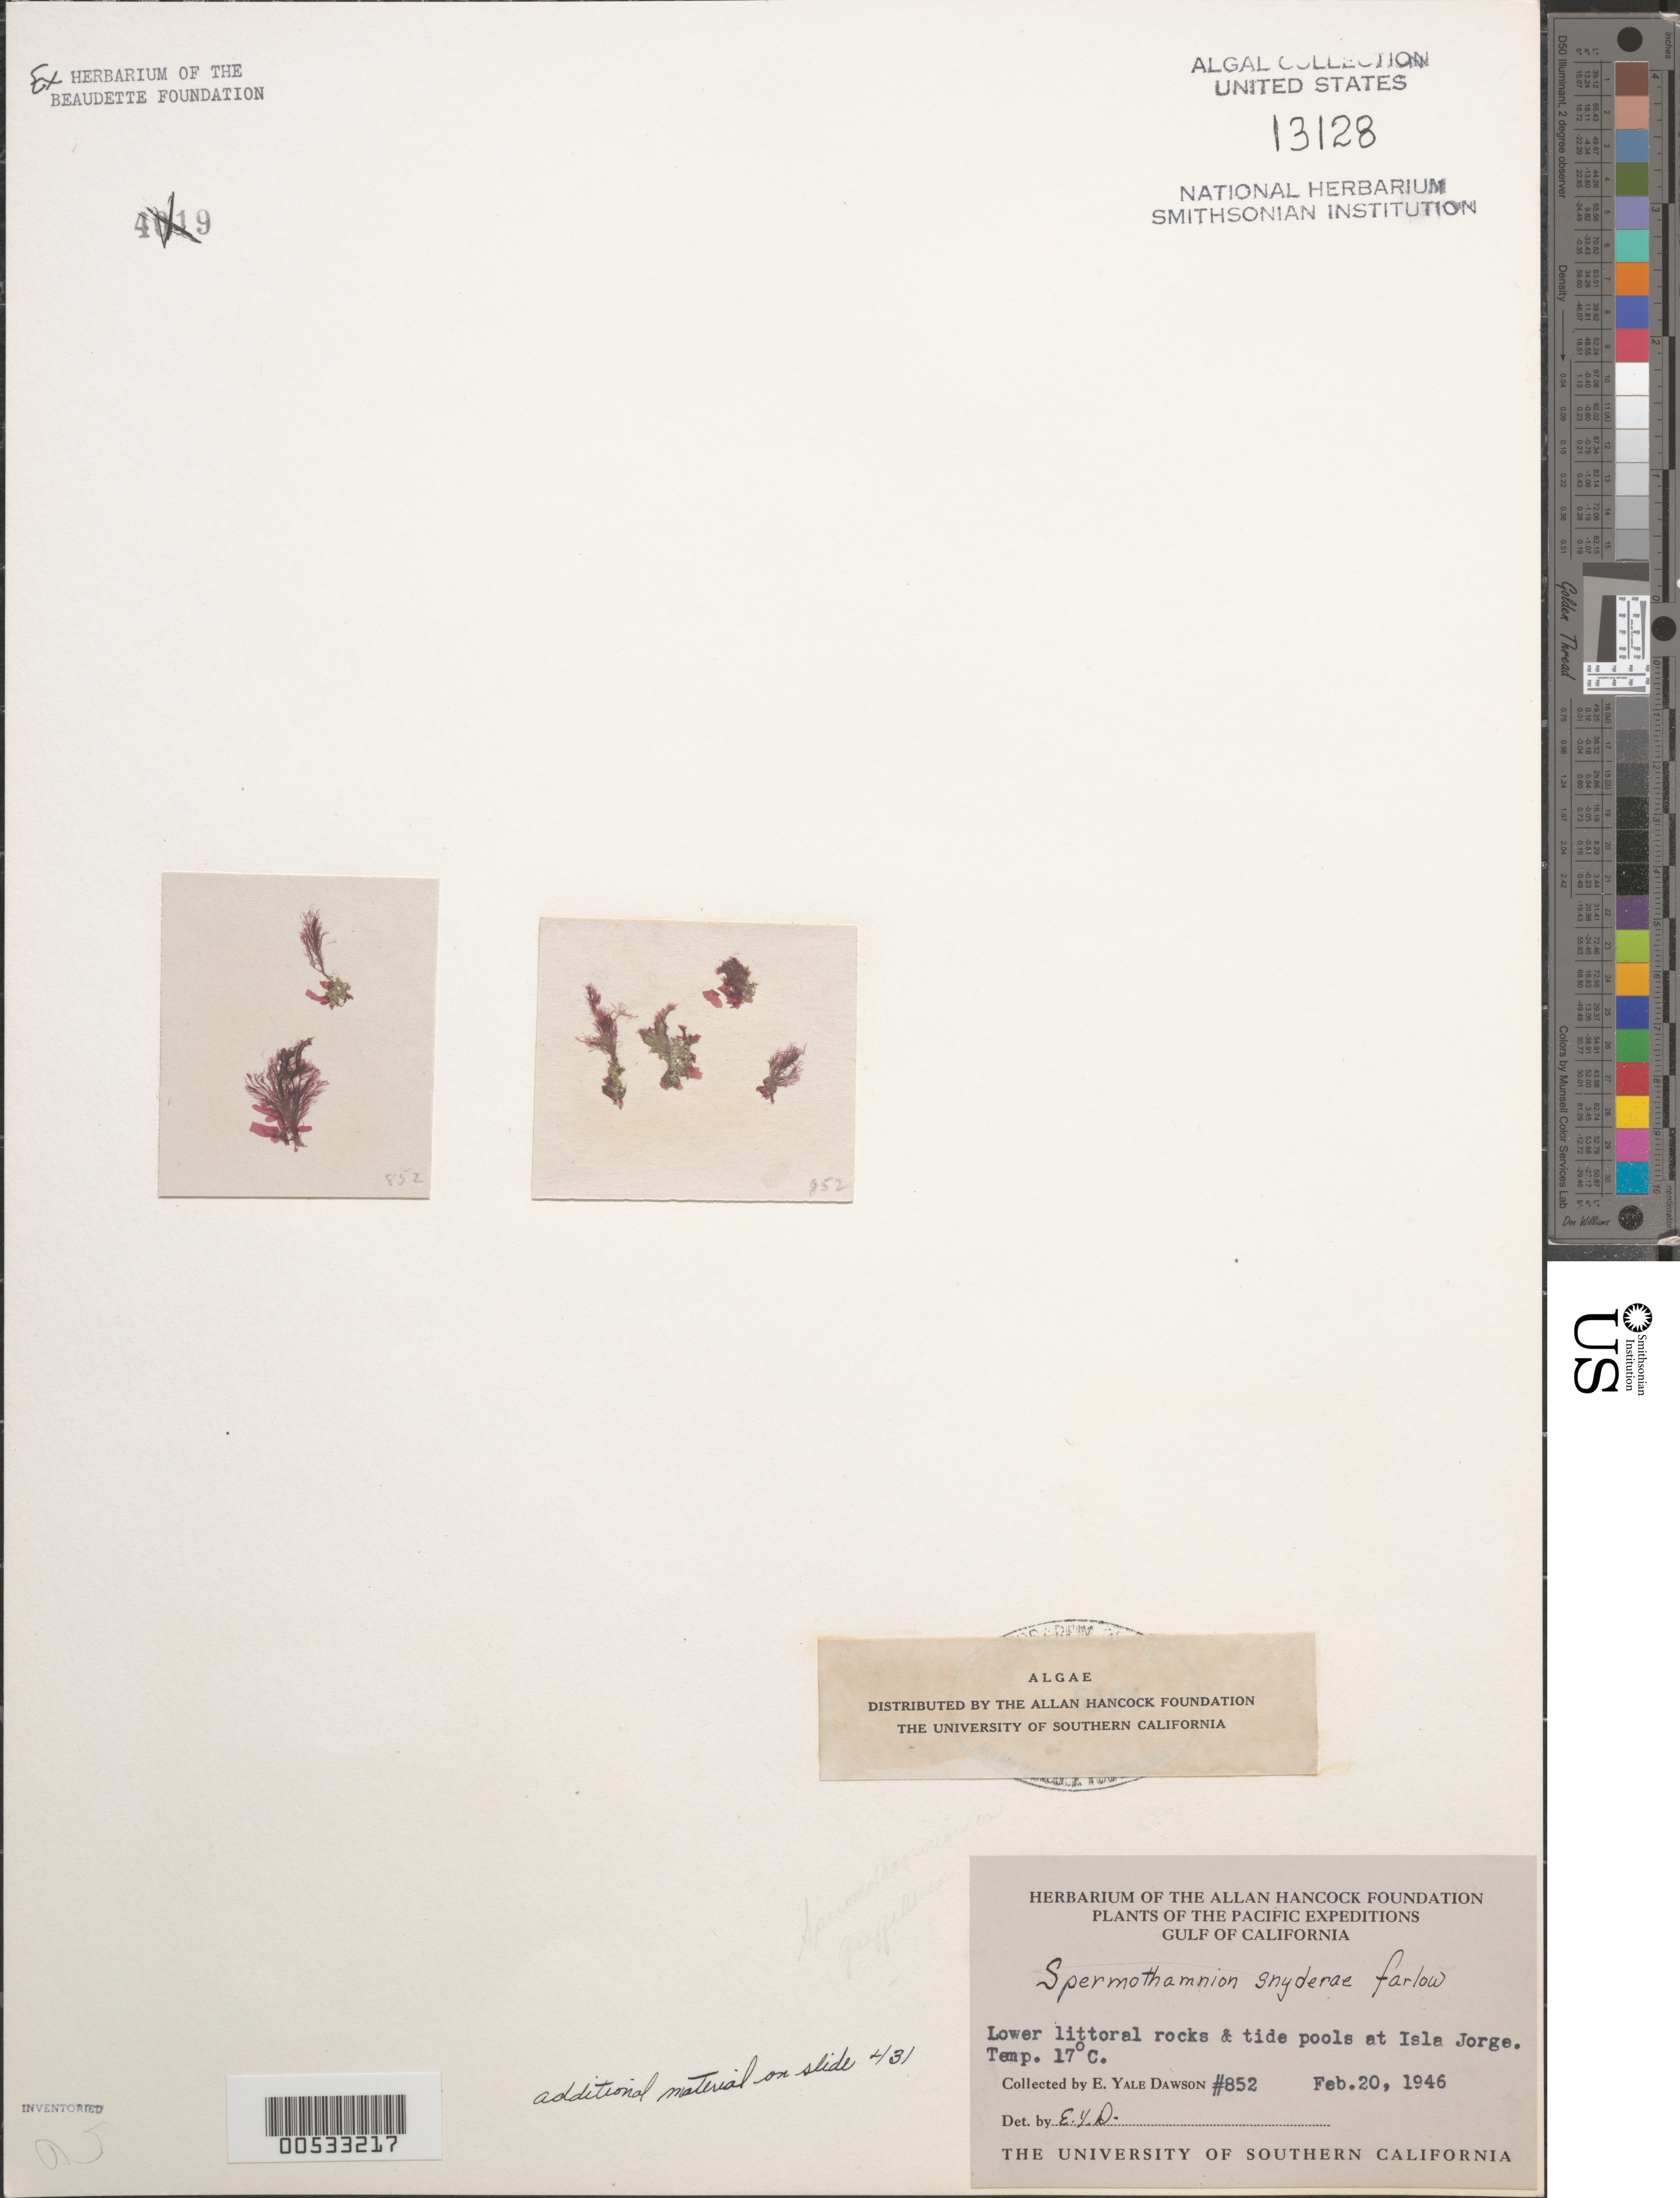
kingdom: Plantae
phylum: Rhodophyta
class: Florideophyceae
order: Ceramiales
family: Wrangeliaceae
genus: Tiffaniella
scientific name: Tiffaniella snyderae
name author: (Farl.) I.A. Abbott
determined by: Algae name updating Project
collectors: E. Y. Dawson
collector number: EYD 852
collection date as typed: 20 Feb 1946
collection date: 1946-02-20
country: Mexico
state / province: Sonora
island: Isla Jorge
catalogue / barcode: US 13128